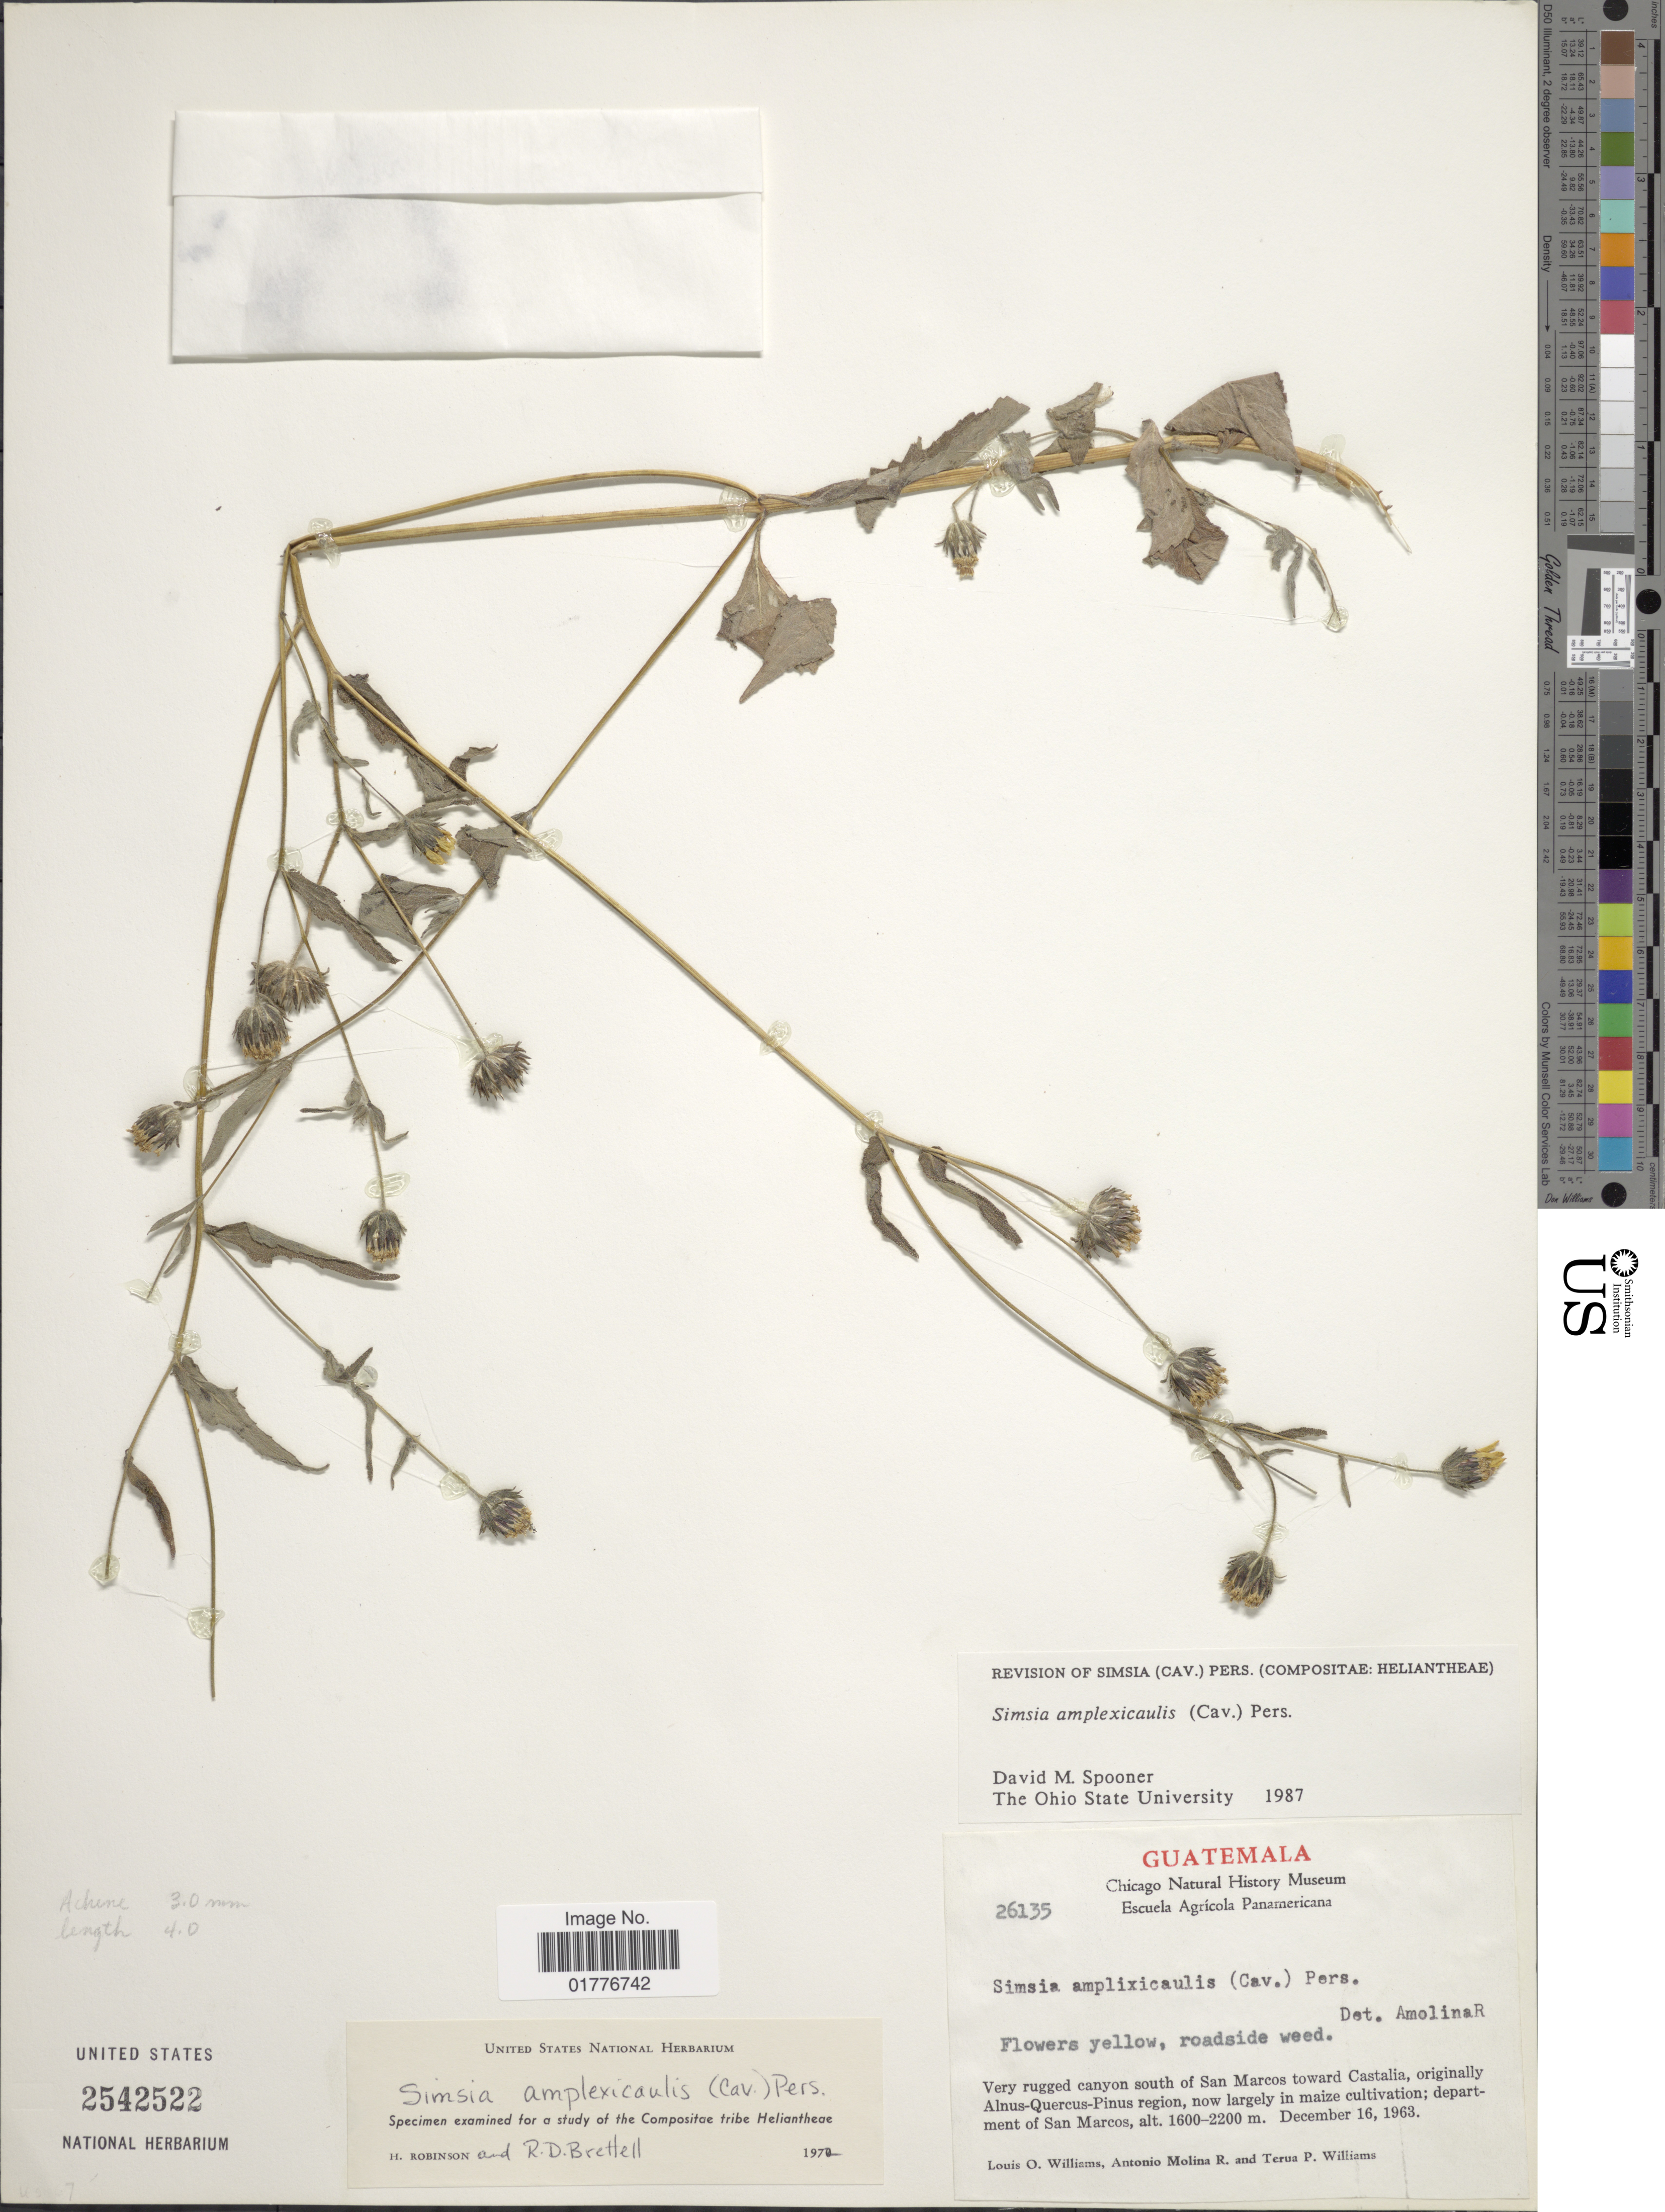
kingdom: Plantae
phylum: Tracheophyta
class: Magnoliopsida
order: Asterales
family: Asteraceae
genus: Simsia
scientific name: Simsia amplexicaulis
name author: (Cav.) Pers.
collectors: L. O. Williams, A. R. Molina & T. P. Williams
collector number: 26135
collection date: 1963-12-16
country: Guatemala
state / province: San Marcos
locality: Very rugged canyon south of San marcos toward Castalia, now largely in maize cultivation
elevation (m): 1600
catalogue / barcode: US 2542522